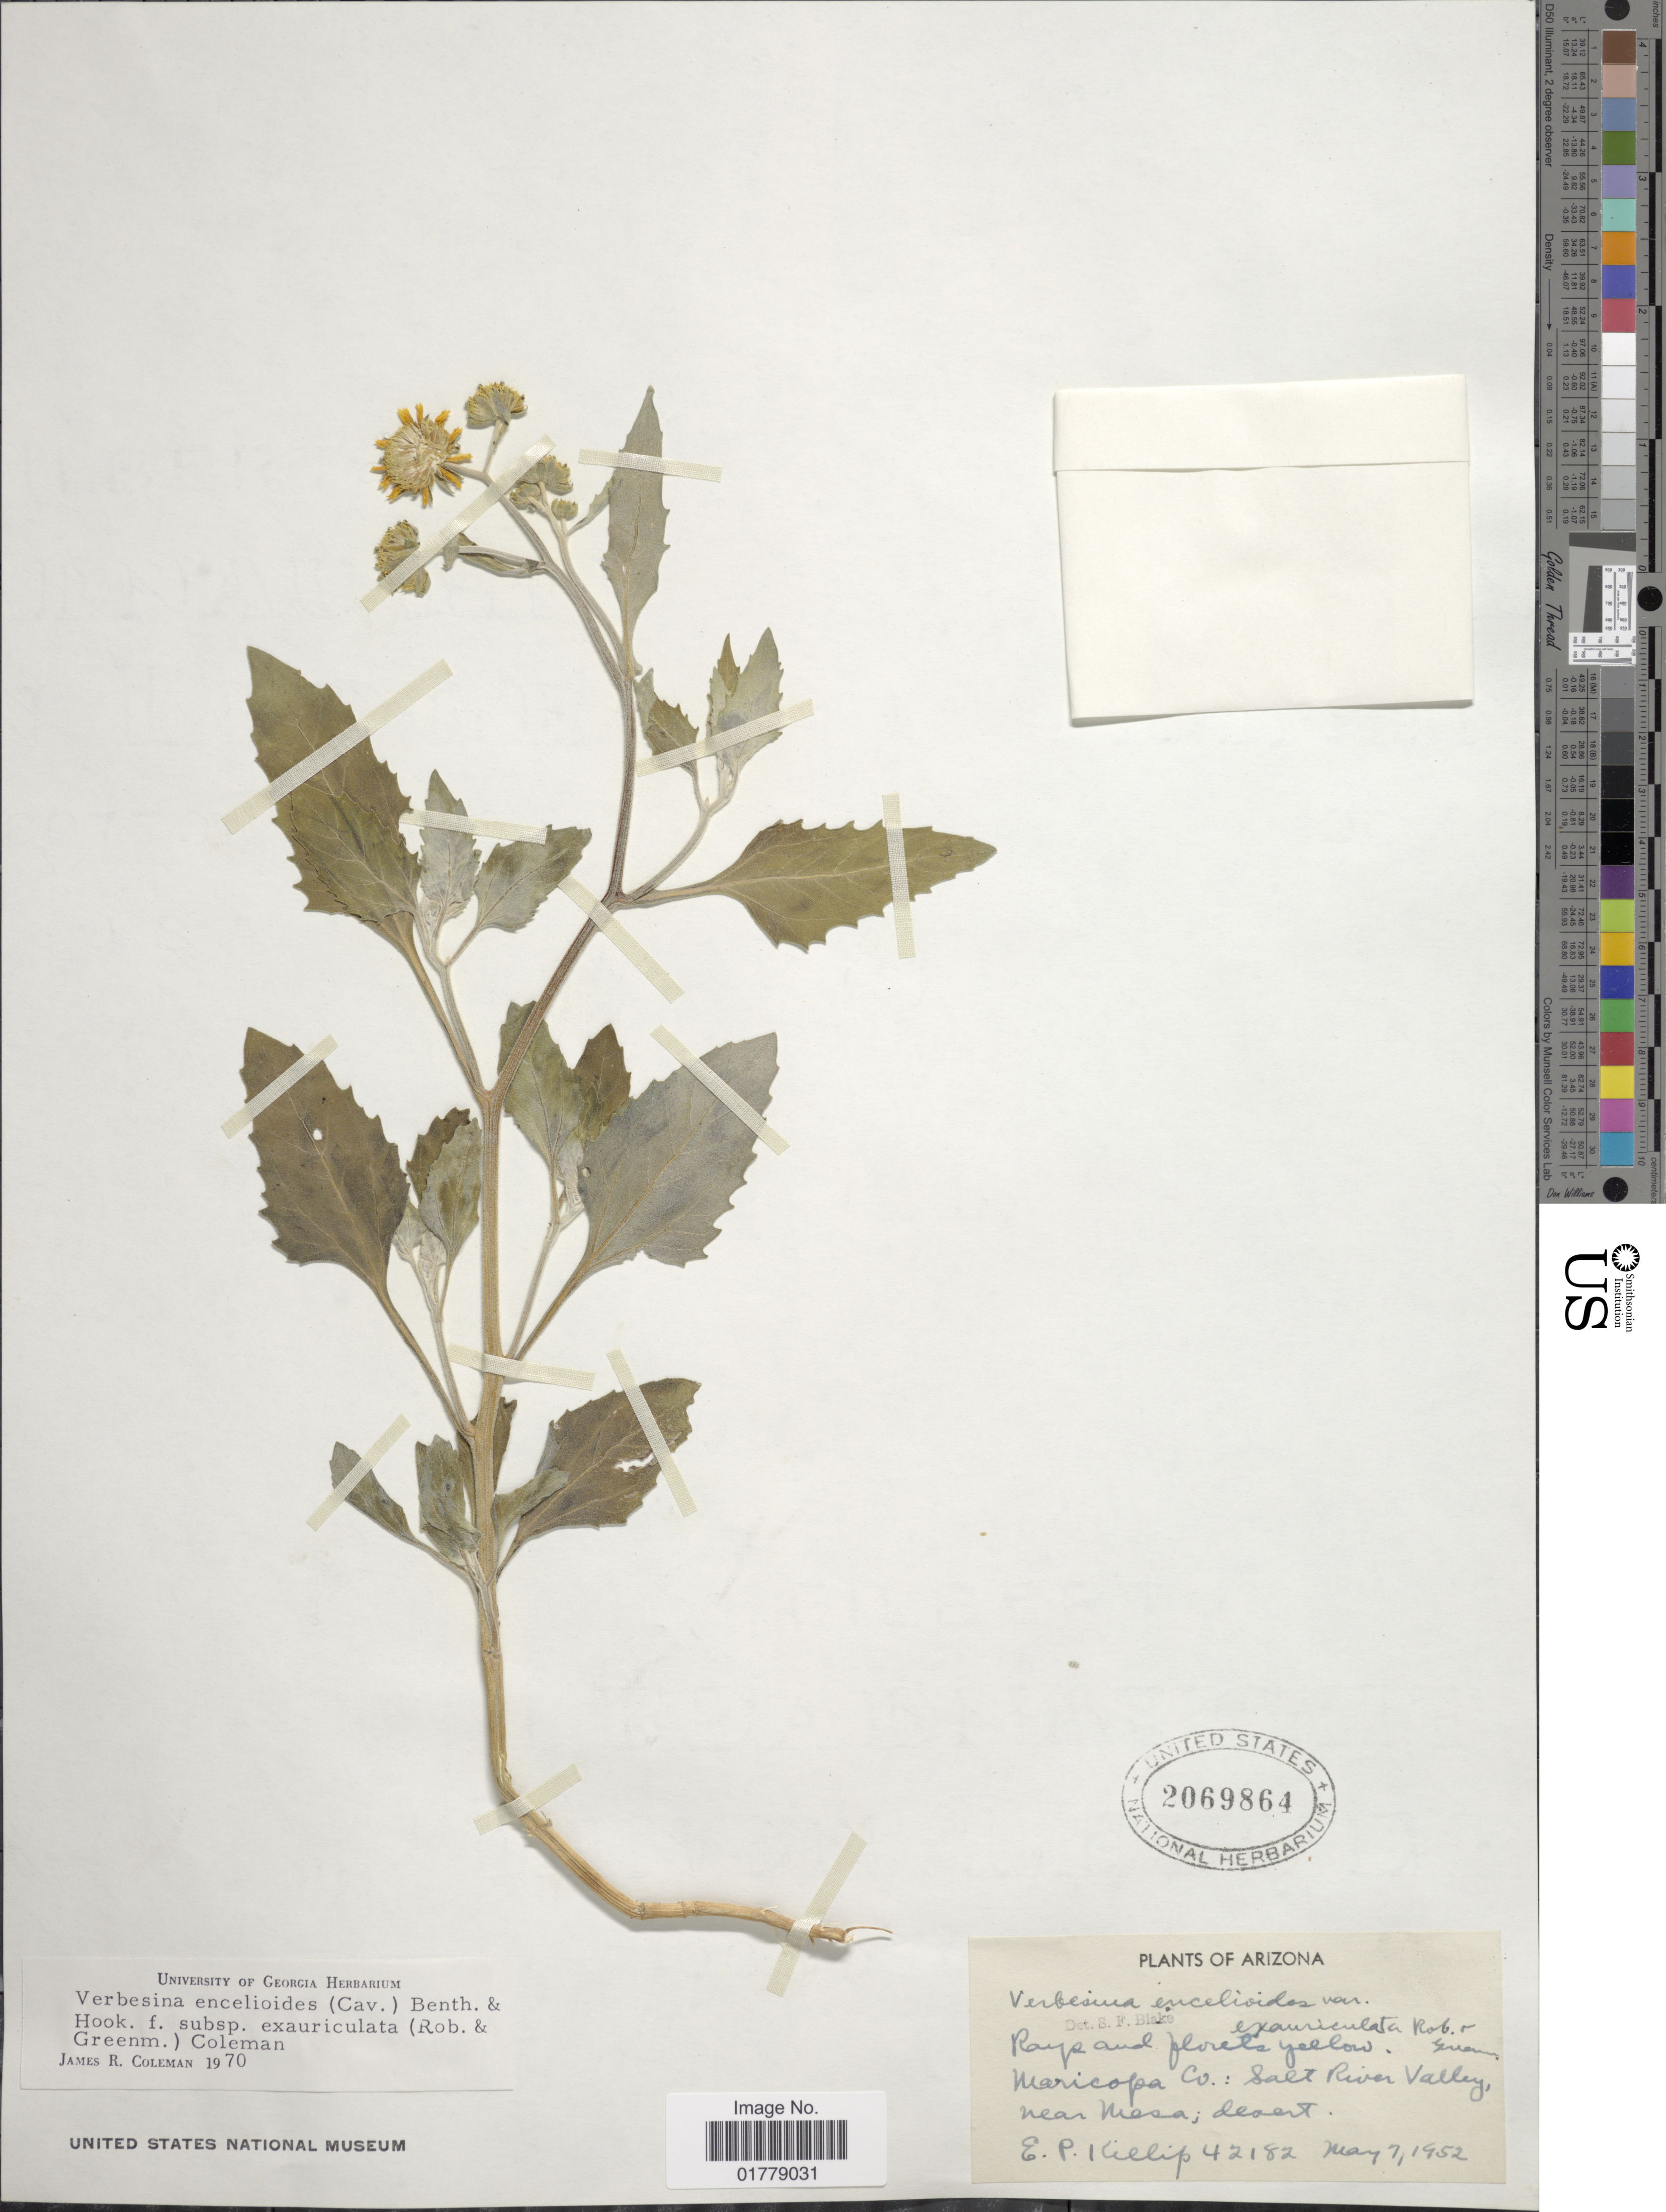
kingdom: Plantae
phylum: Tracheophyta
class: Magnoliopsida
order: Asterales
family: Asteraceae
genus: Verbesina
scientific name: Verbesina encelioides var. cana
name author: (B.L. Rob.) Greenm.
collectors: E. P. Killip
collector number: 42182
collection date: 1952-05-07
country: United States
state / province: Arizona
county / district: Maricopa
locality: Salt River Valley, near Mesa, desert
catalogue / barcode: US 2069864